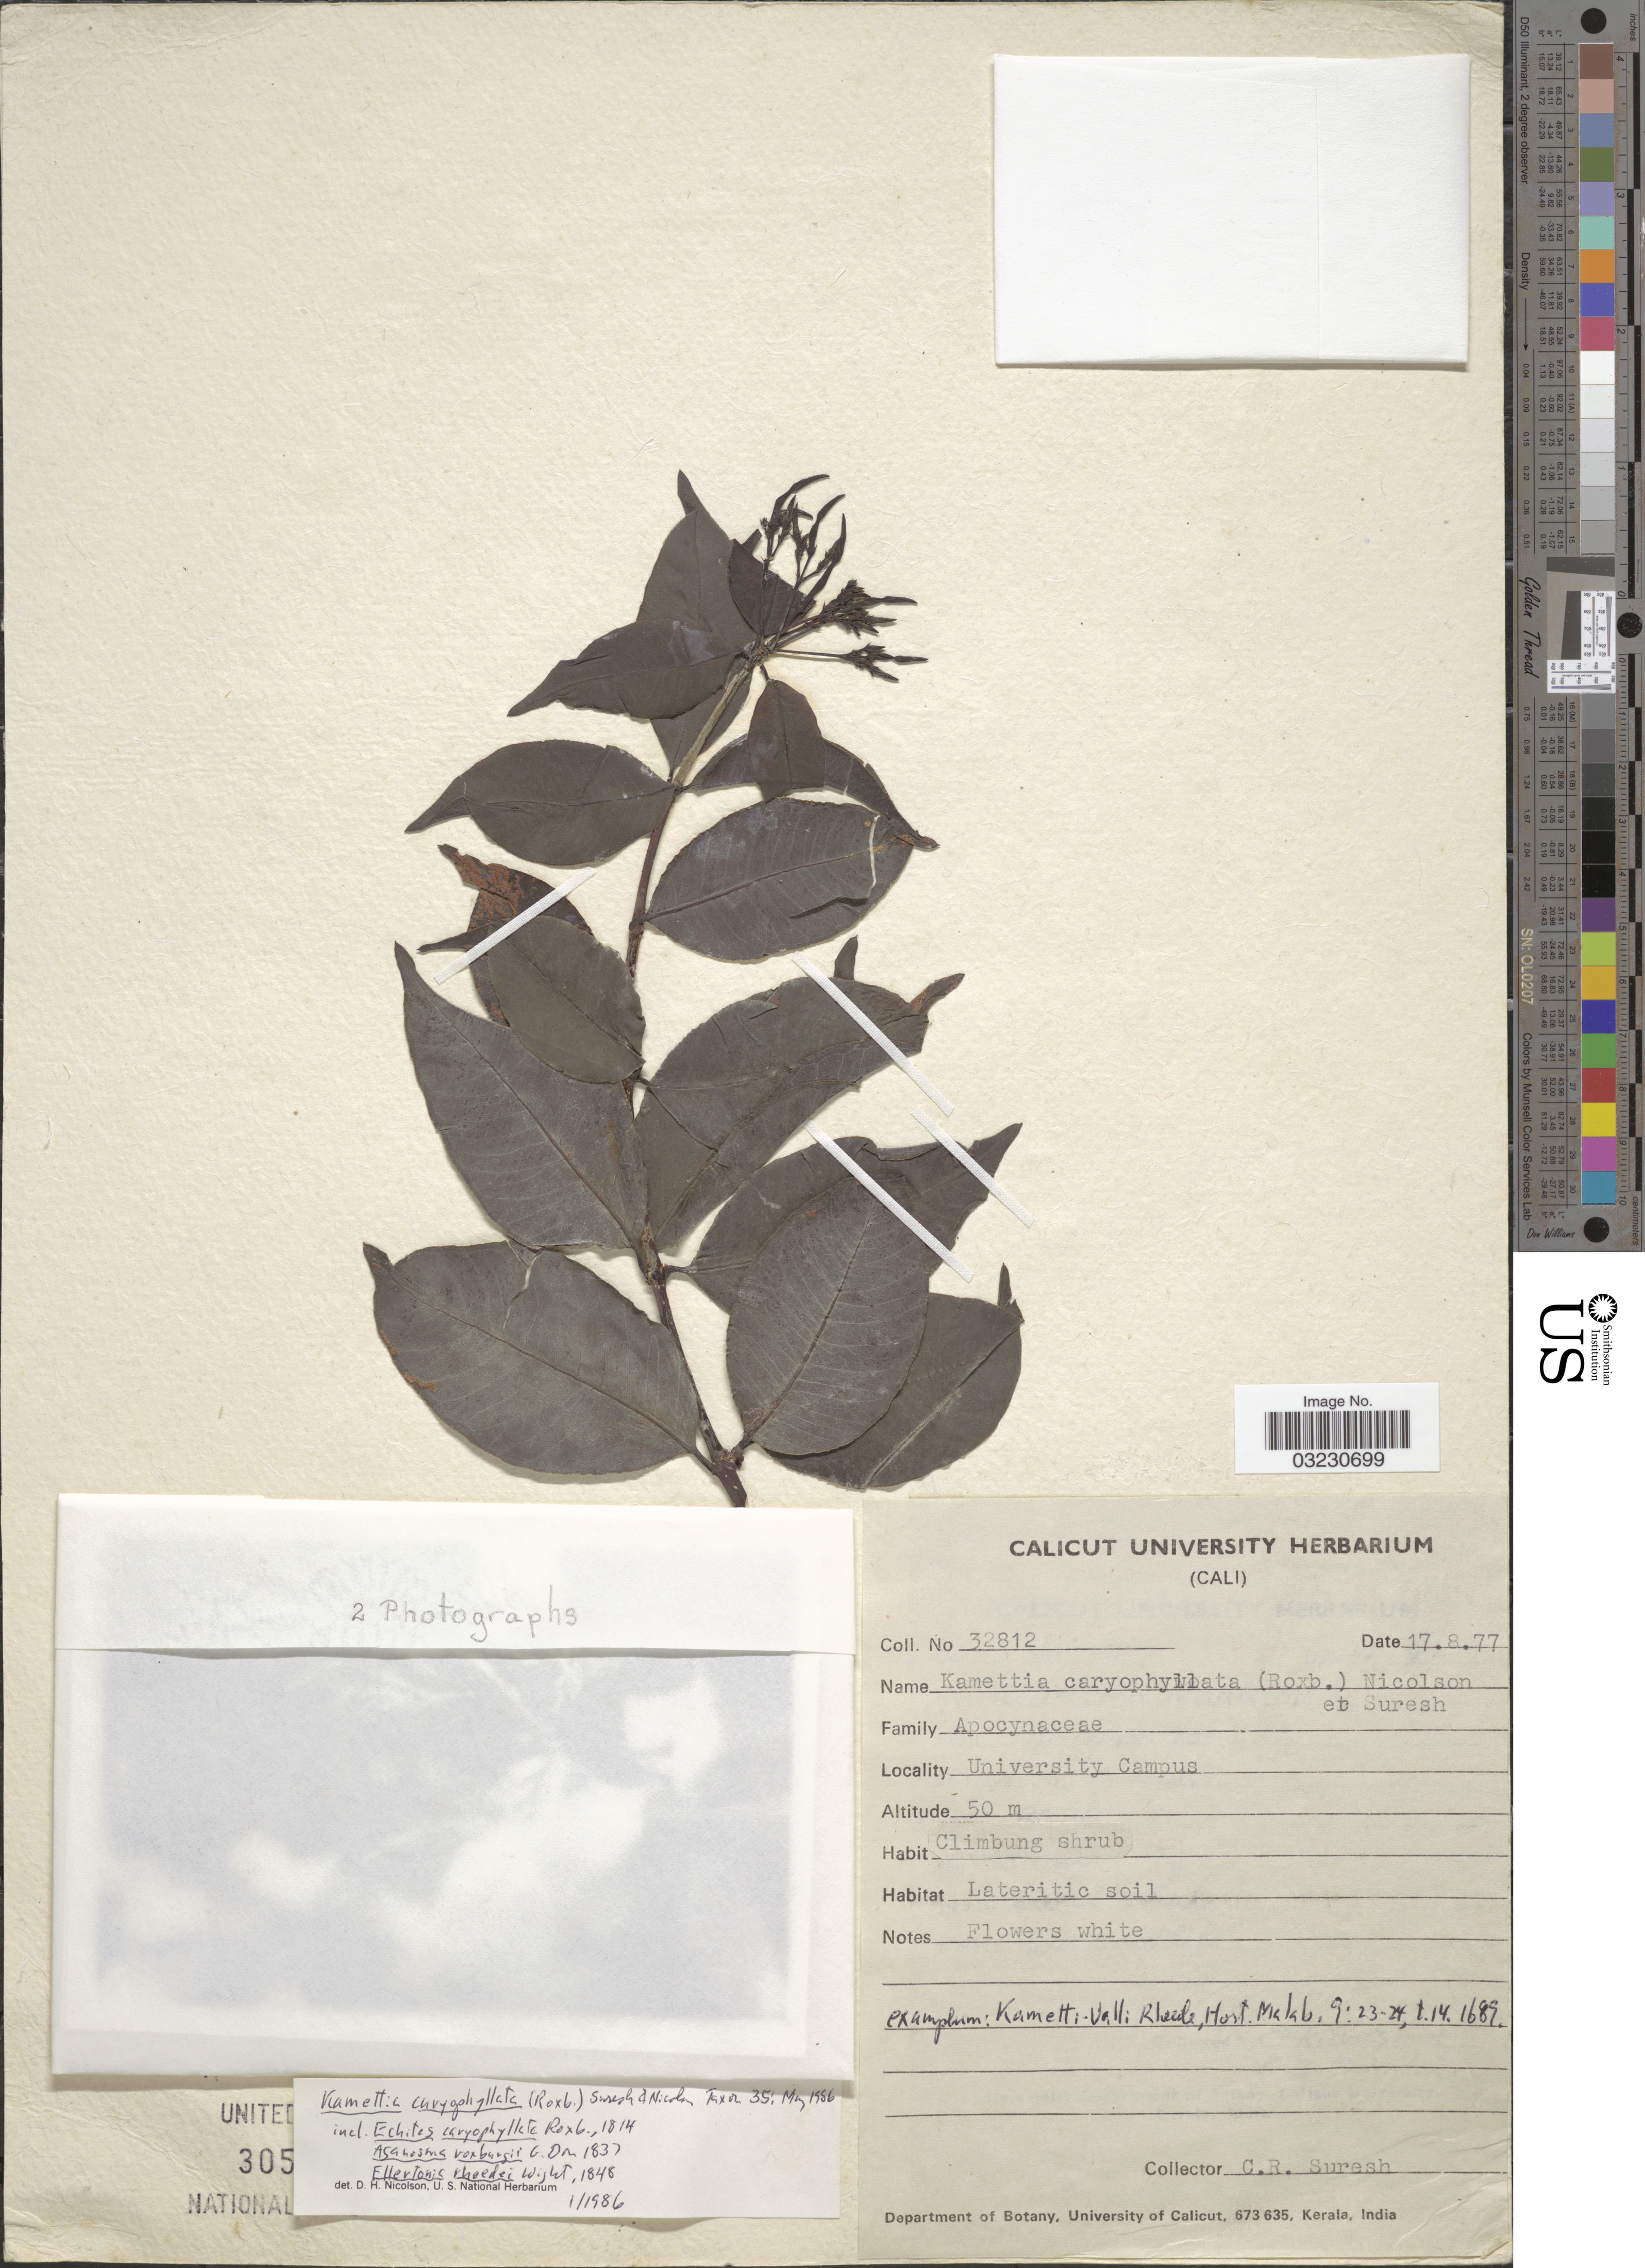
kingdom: Plantae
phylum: Tracheophyta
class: Magnoliopsida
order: Gentianales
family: Apocynaceae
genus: Kamettia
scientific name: Kamettia caryophyllata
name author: (Roxb.) Nicolson & Suresh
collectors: C. Suresh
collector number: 32812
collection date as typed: Transcribed d/m/y: 17/8/77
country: India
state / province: Kerala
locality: University Campus.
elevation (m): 50